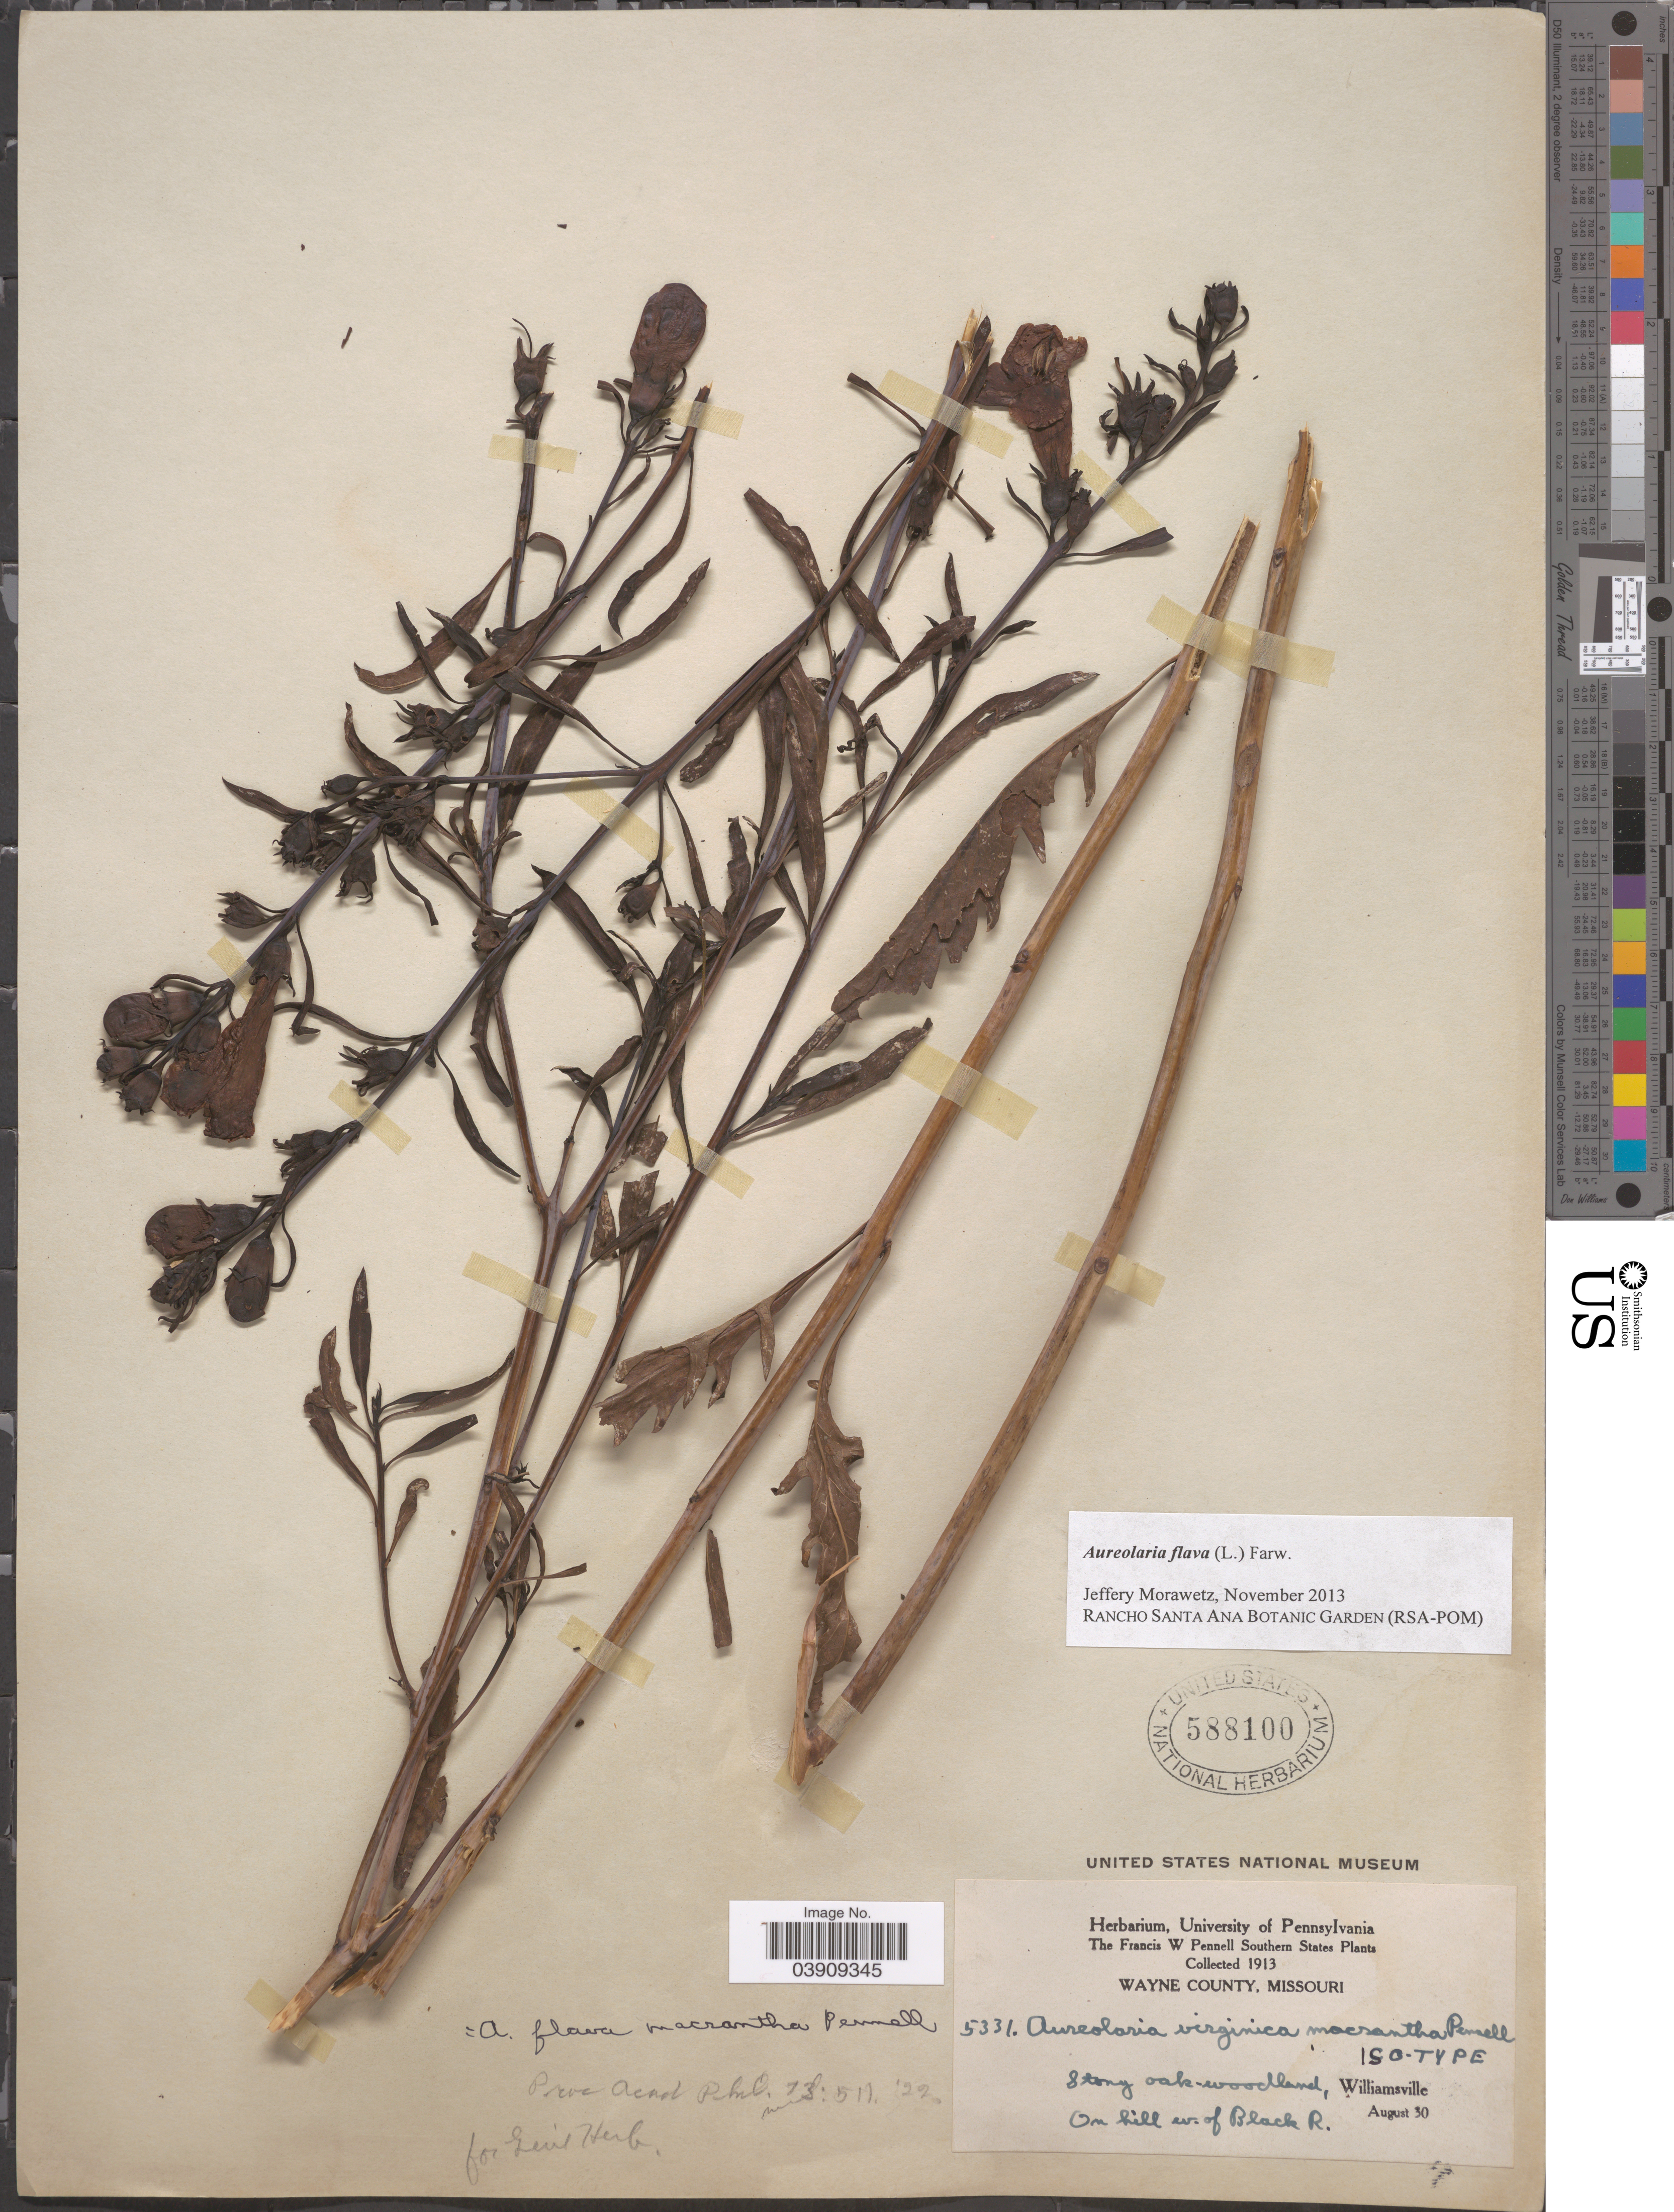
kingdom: Plantae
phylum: Tracheophyta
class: Magnoliopsida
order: Lamiales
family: Orobanchaceae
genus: Aureolaria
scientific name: Aureolaria flava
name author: (L.) Farw.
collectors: F. W. Pennell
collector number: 5331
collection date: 1913-08-30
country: United States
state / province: Missouri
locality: Southern States. Wayne County. Williamsville. On hill w. of Black R.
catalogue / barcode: US 588100